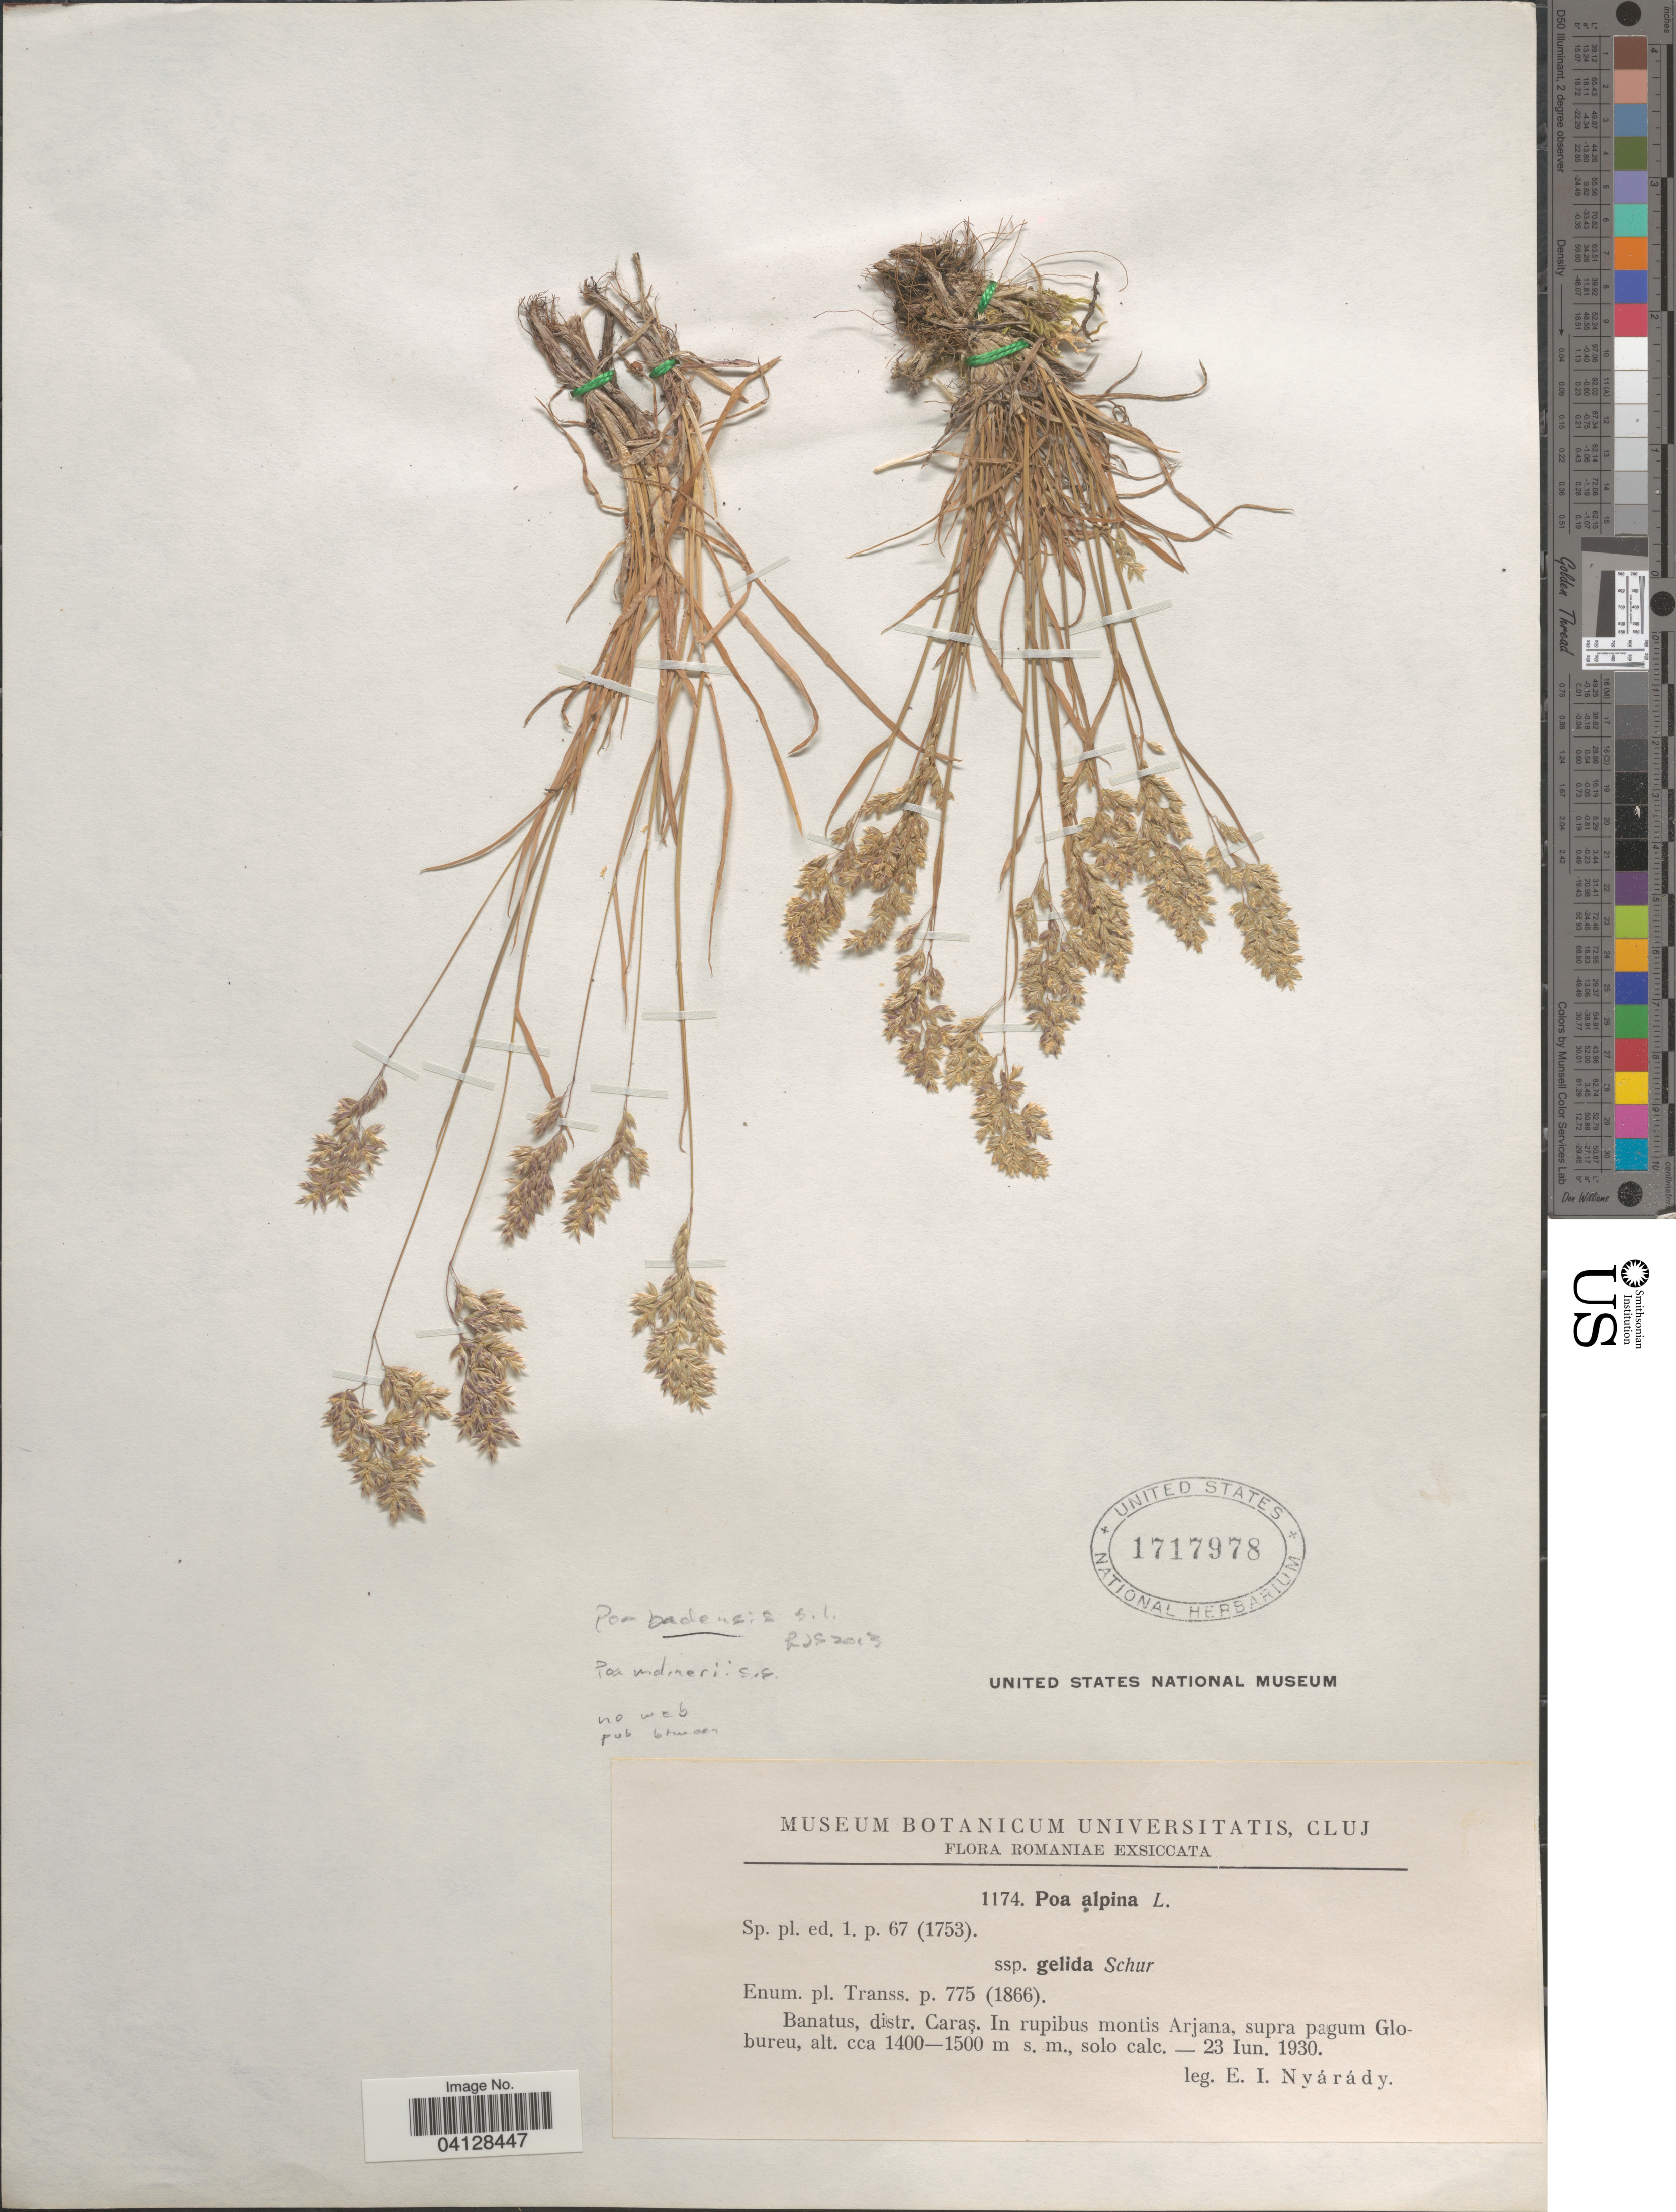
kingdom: Plantae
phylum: Tracheophyta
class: Liliopsida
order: Poales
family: Poaceae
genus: Poa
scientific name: Poa badensis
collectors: E. Nyárády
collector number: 1174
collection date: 1930-06-23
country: Romania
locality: Banatus, distr. Caraş. In rupibus montis Arjana, supra pagum Globureu.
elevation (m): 1400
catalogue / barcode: US 1717978